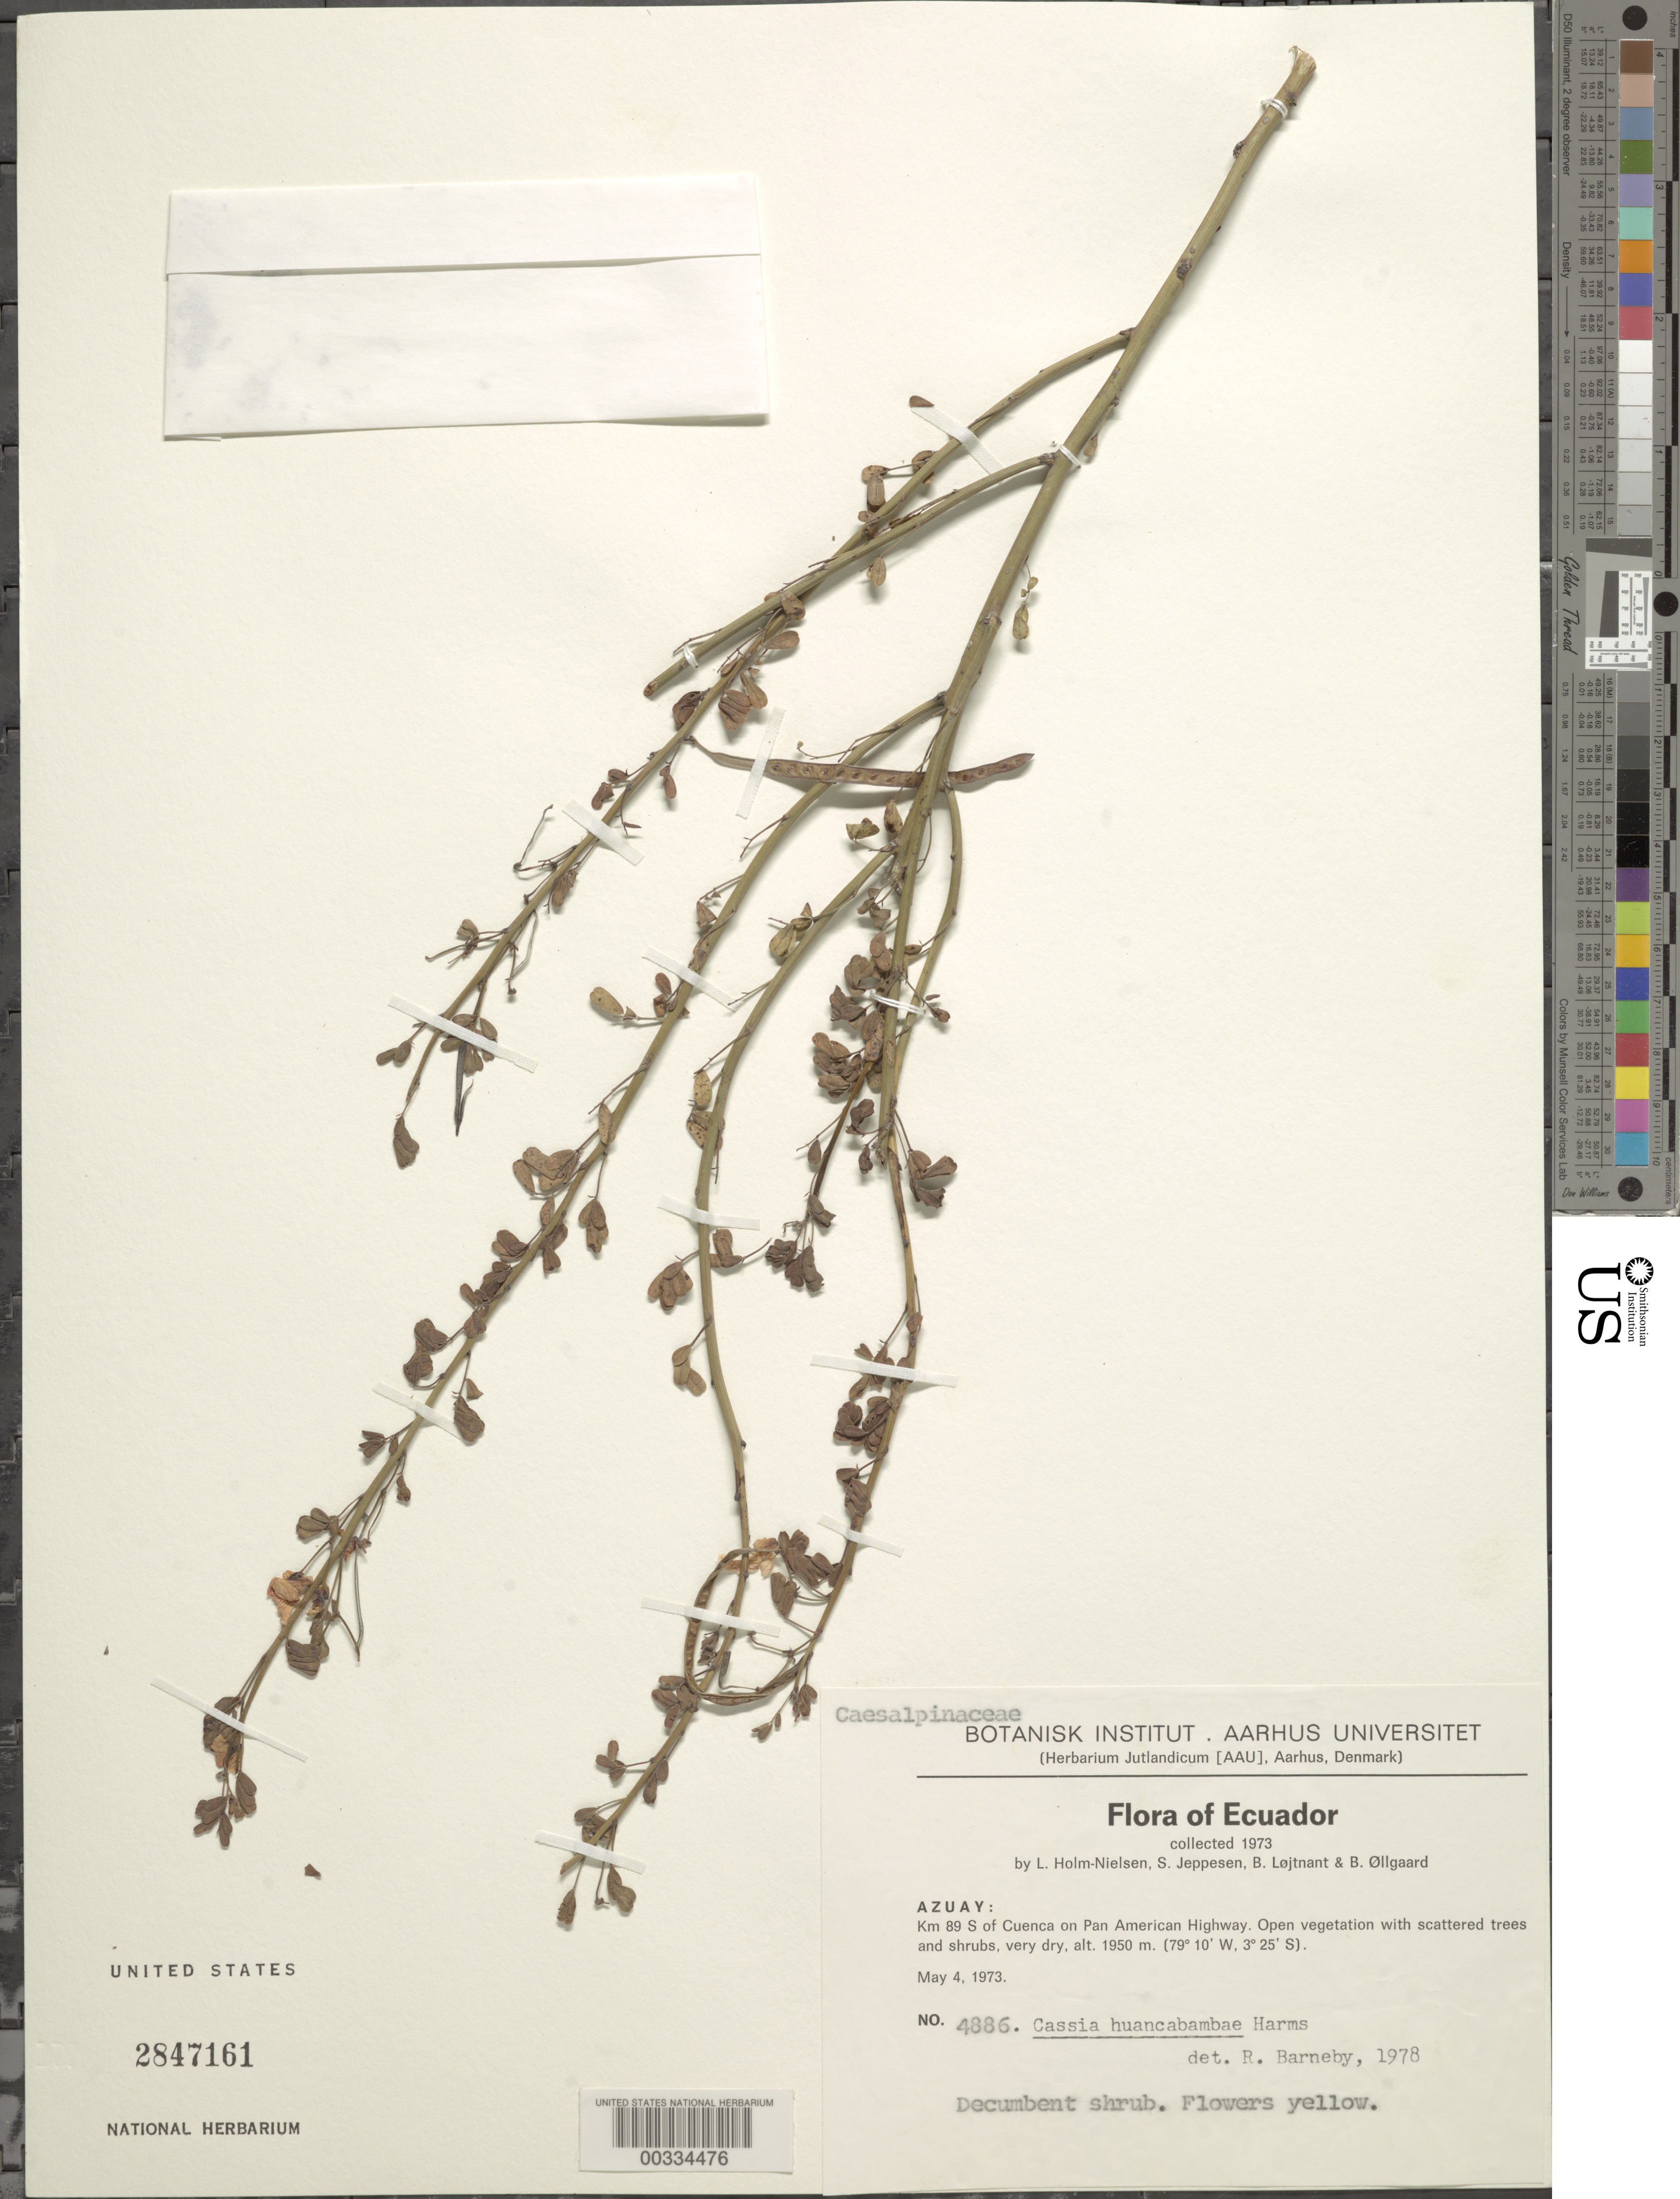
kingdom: Plantae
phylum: Tracheophyta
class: Magnoliopsida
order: Fabales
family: Fabaceae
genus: Senna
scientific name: Senna huancabambae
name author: (Harms) H.S. Irwin & Barneby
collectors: L. B. Holm-Nielsen, S. Jeppesen, B. Löjtnant & B. Øllgaard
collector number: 4886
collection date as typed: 04 May 1973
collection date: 1973-05-04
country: Ecuador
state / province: Azuay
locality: Km 89 S of Cuenca on Pan American Highway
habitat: Open vegetation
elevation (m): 1950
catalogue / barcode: US 2847161